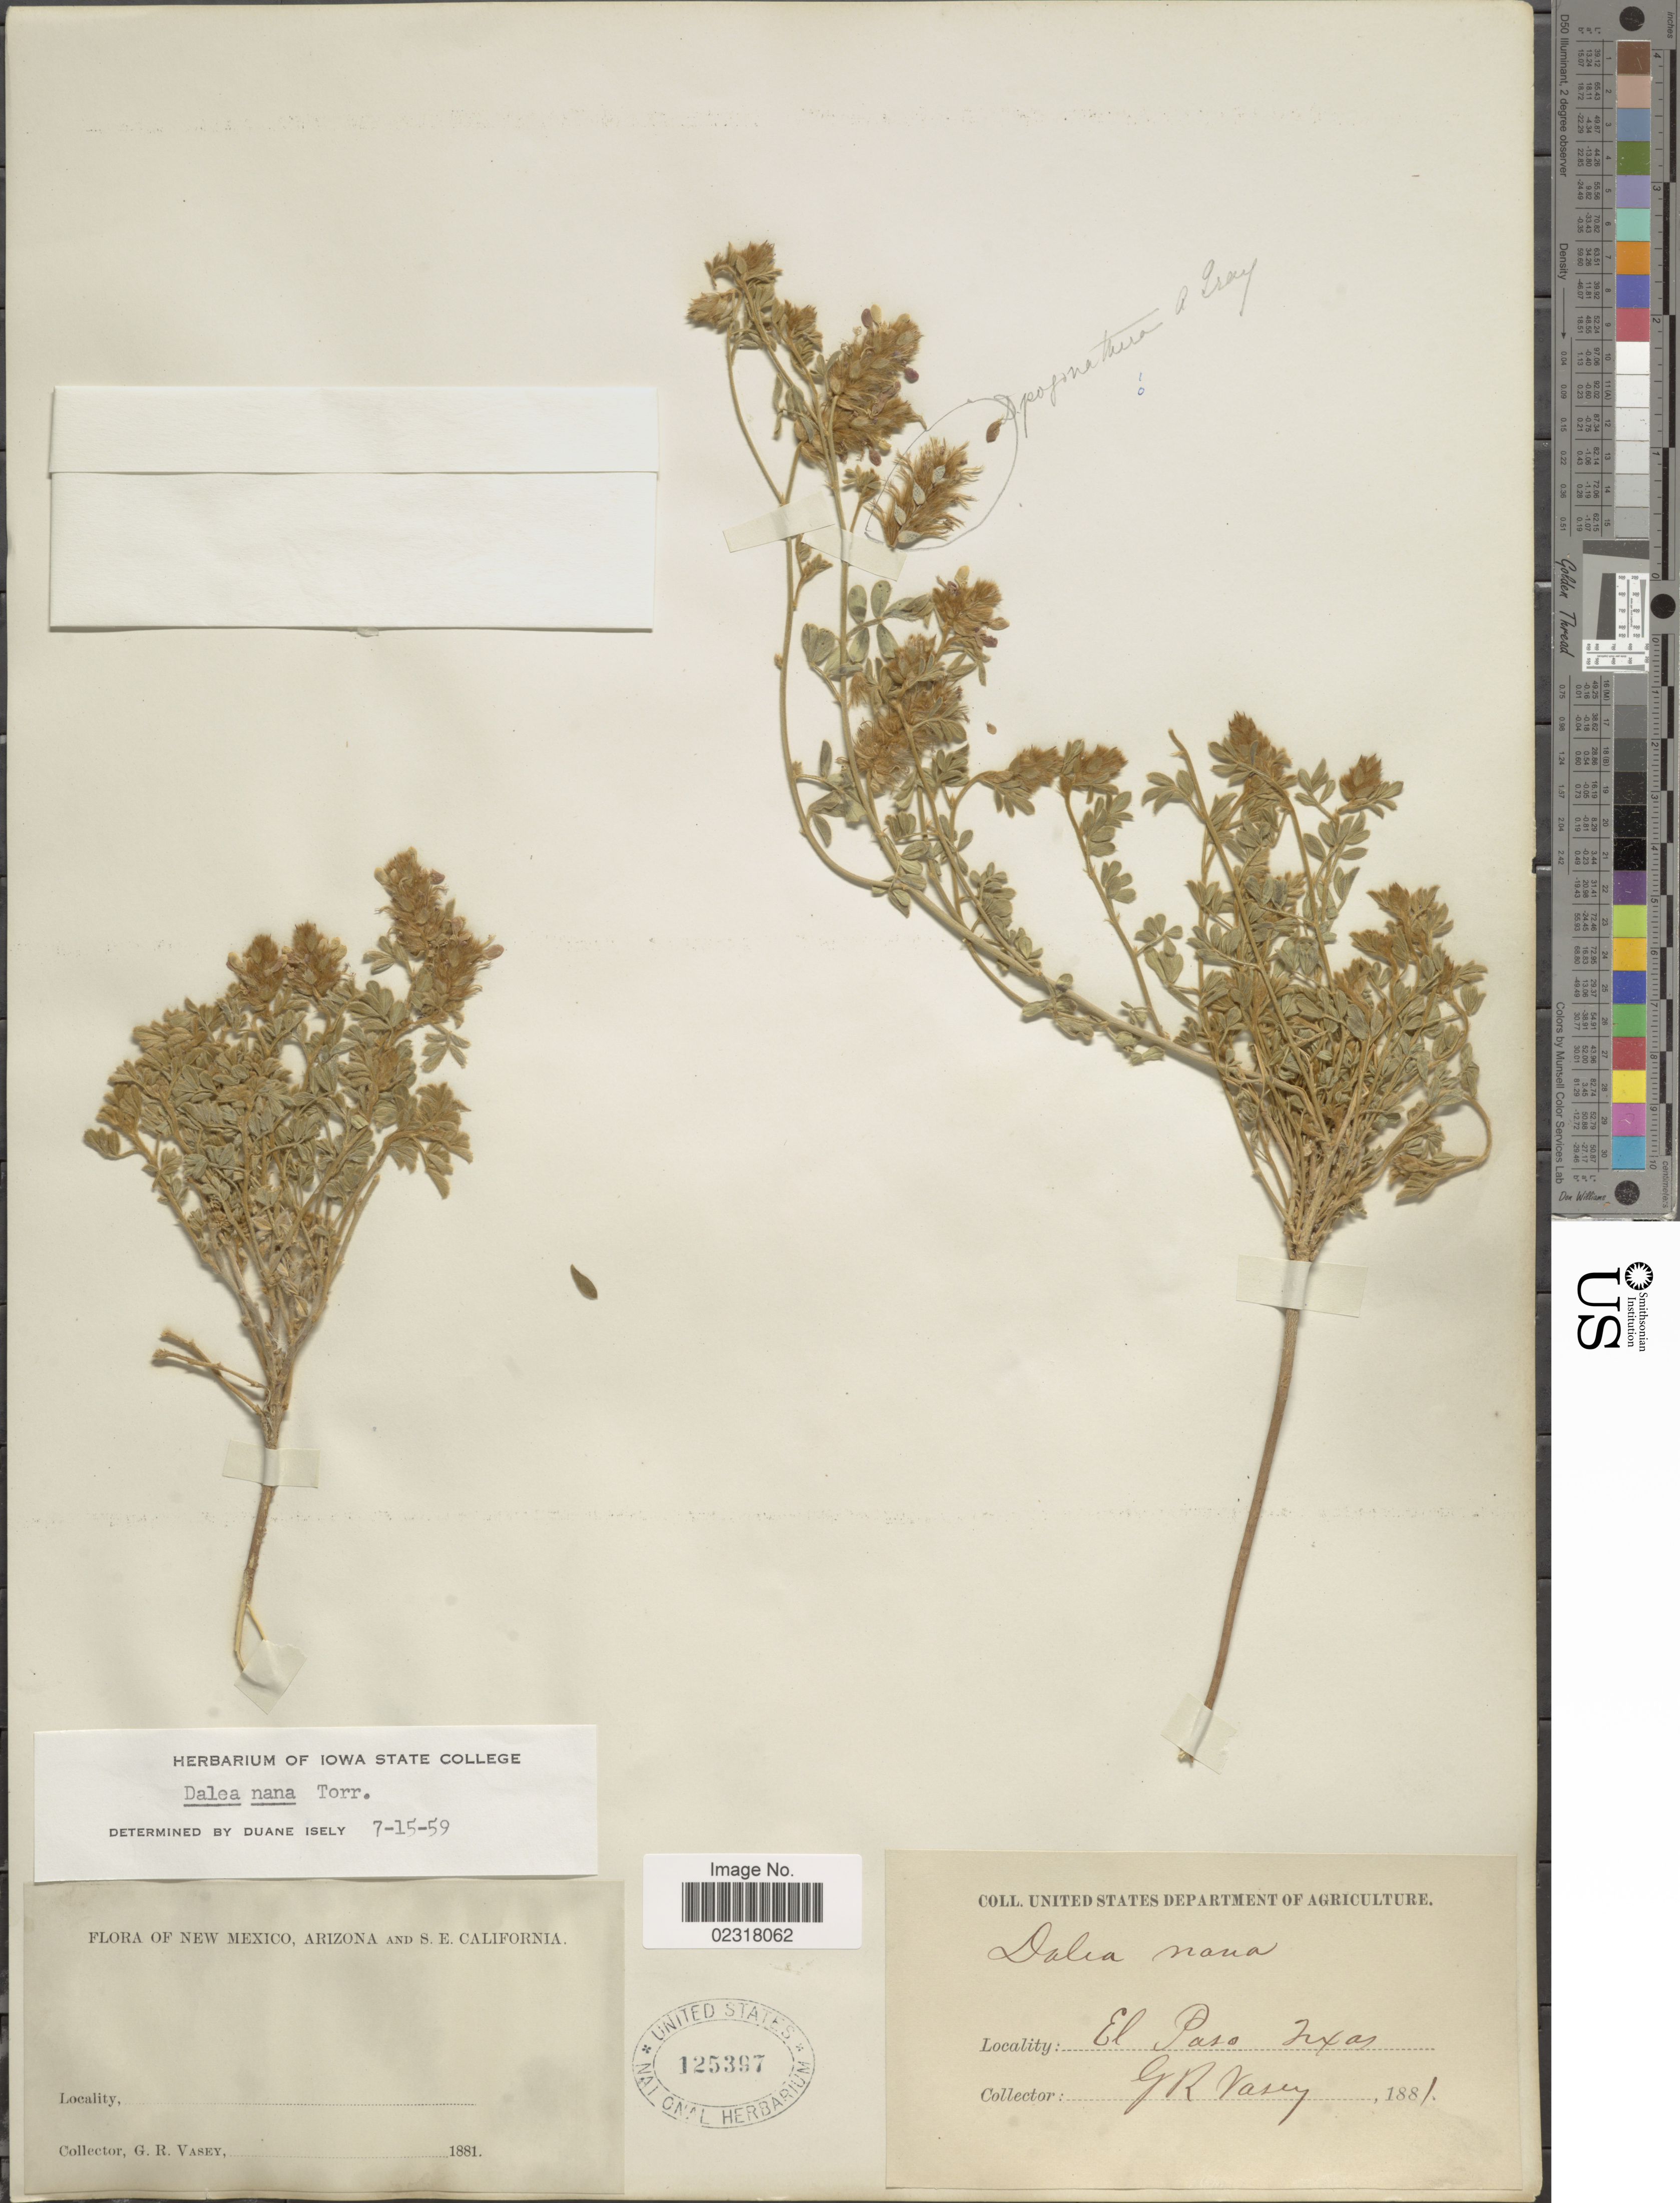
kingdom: Plantae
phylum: Tracheophyta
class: Magnoliopsida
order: Fabales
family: Fabaceae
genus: Dalea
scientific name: Dalea nana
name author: Torr. & A. Gray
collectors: G. R. Vasey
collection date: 1881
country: United States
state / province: Texas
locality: El Paso.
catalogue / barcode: US 125397